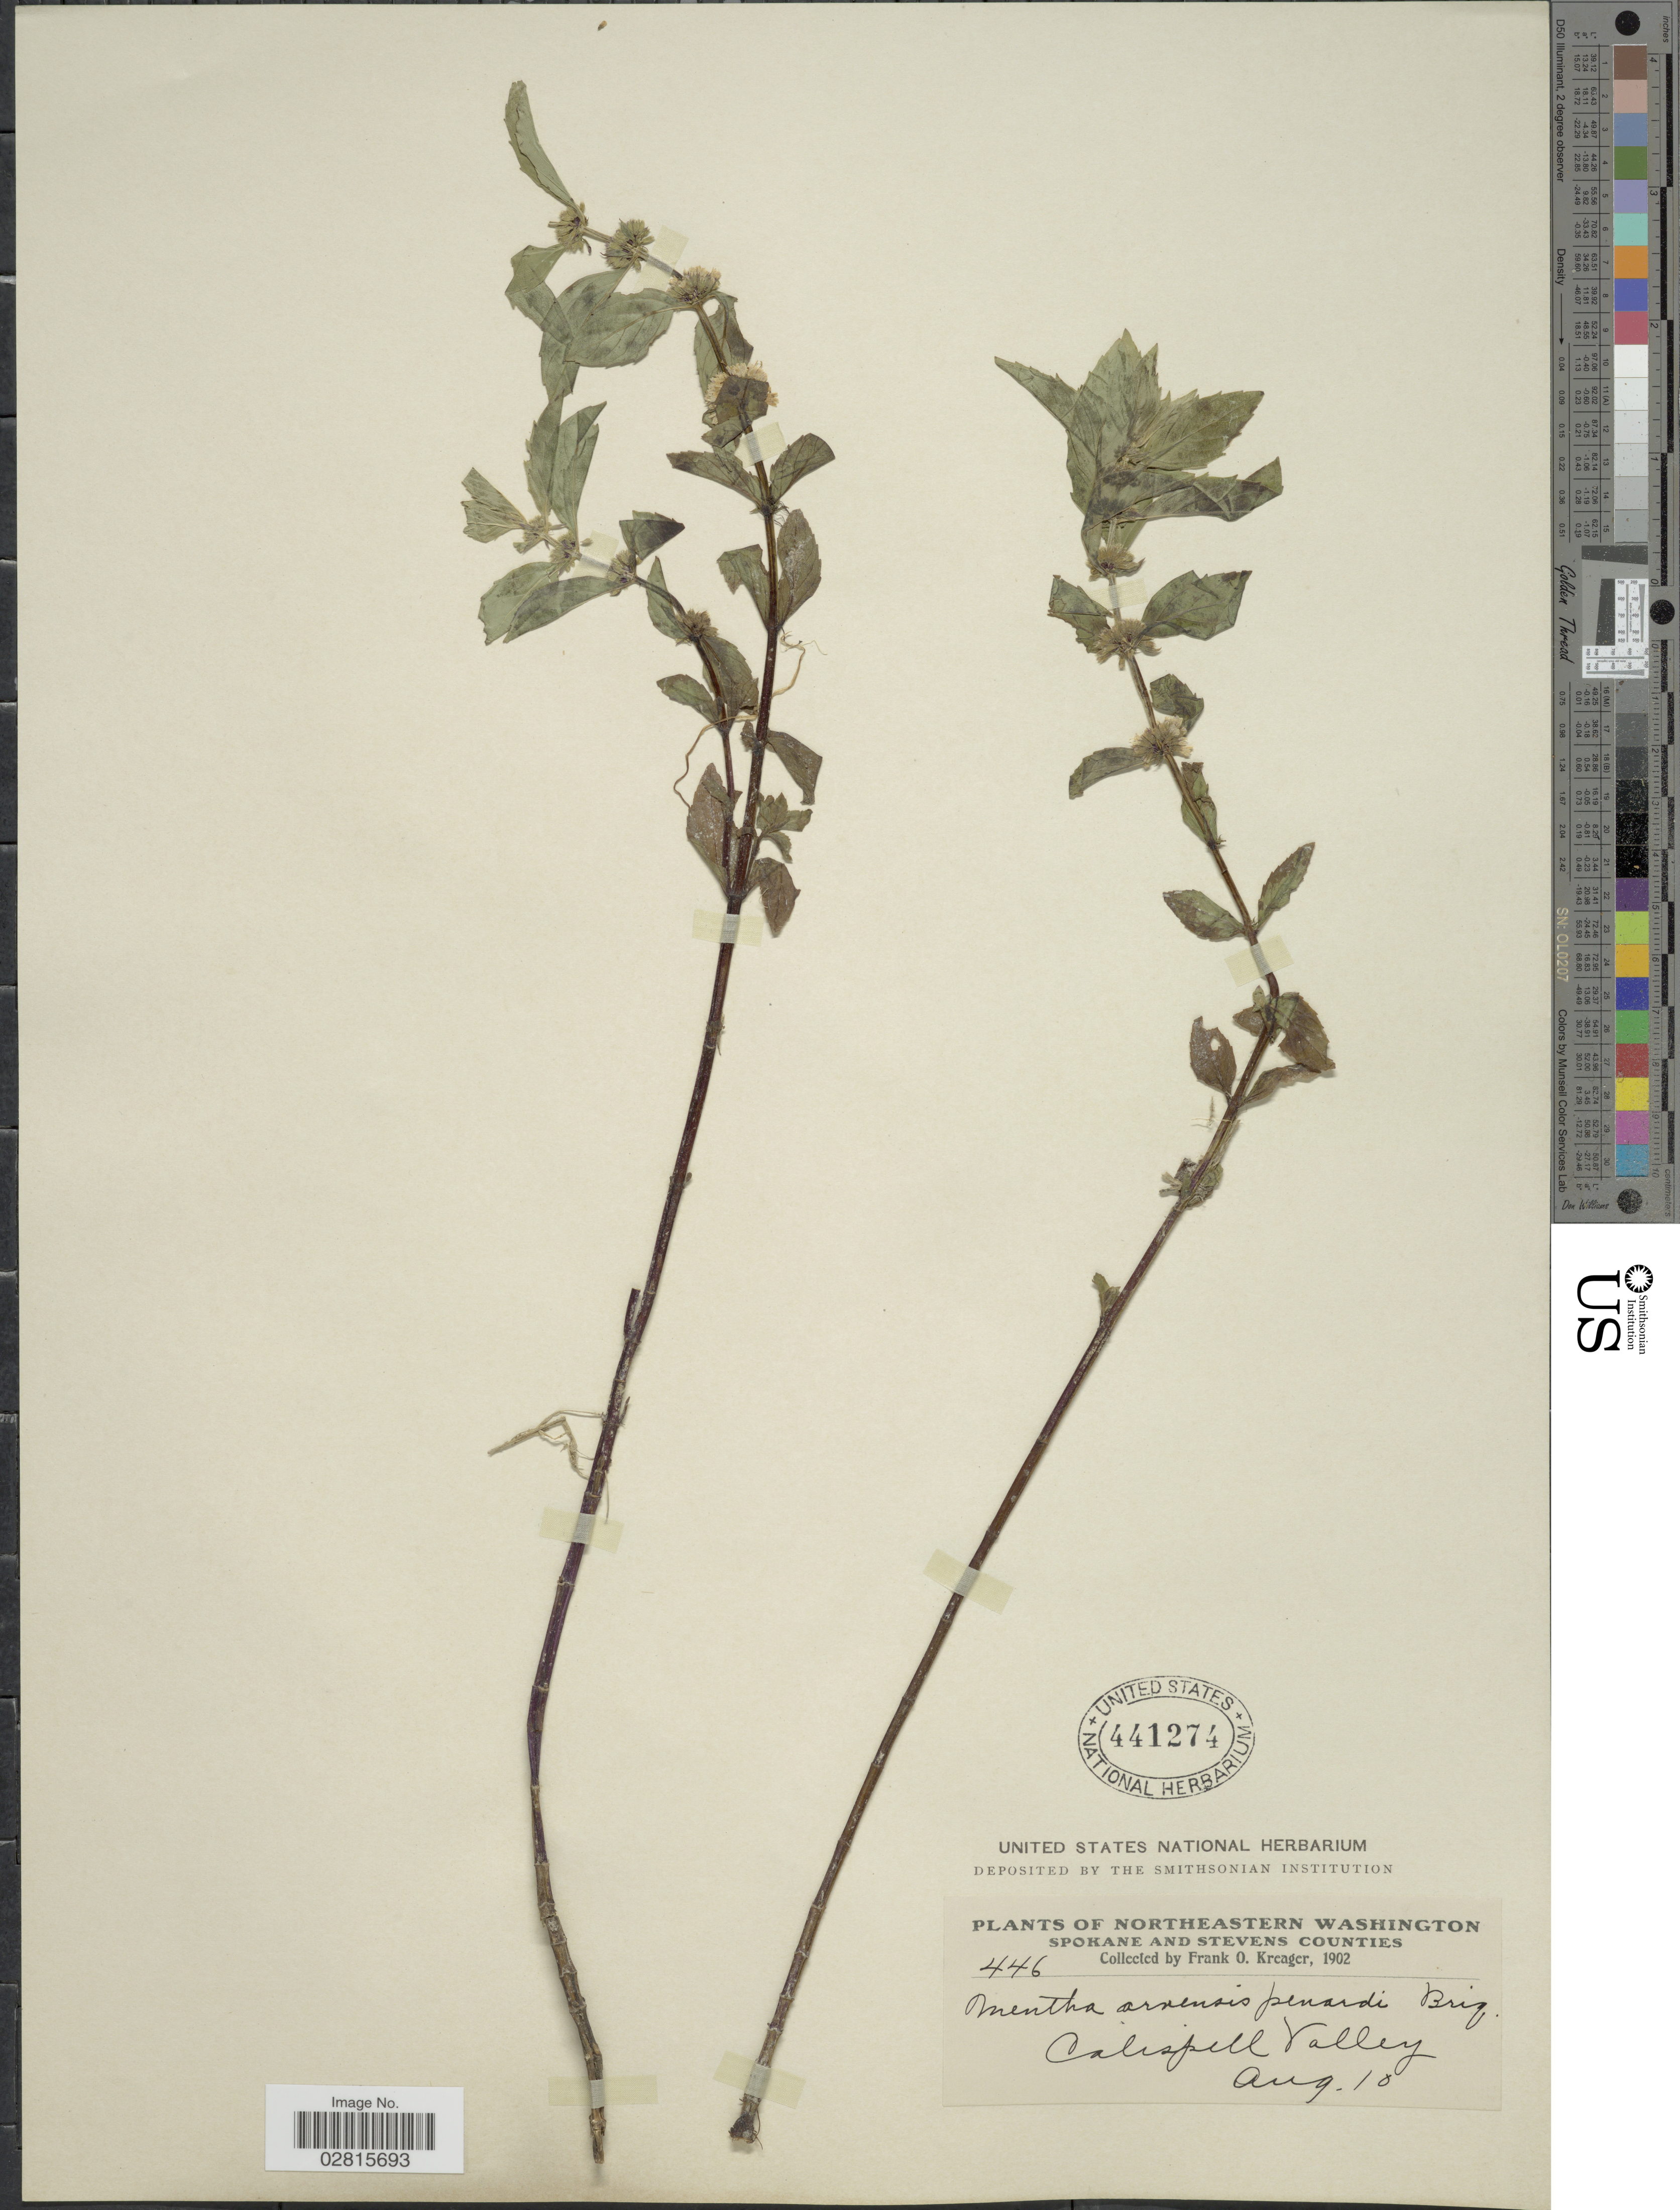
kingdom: Plantae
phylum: Tracheophyta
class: Magnoliopsida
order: Lamiales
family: Lamiaceae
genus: Mentha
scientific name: Mentha penardii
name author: (Briq.) Rydb.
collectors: F. Kreager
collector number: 446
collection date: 1902-08-10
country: United States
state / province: Washington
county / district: Spokane / Stevens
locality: Northeastern Washington, Spokane and Stevens Counties, Calispell Valley.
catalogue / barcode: US 441274